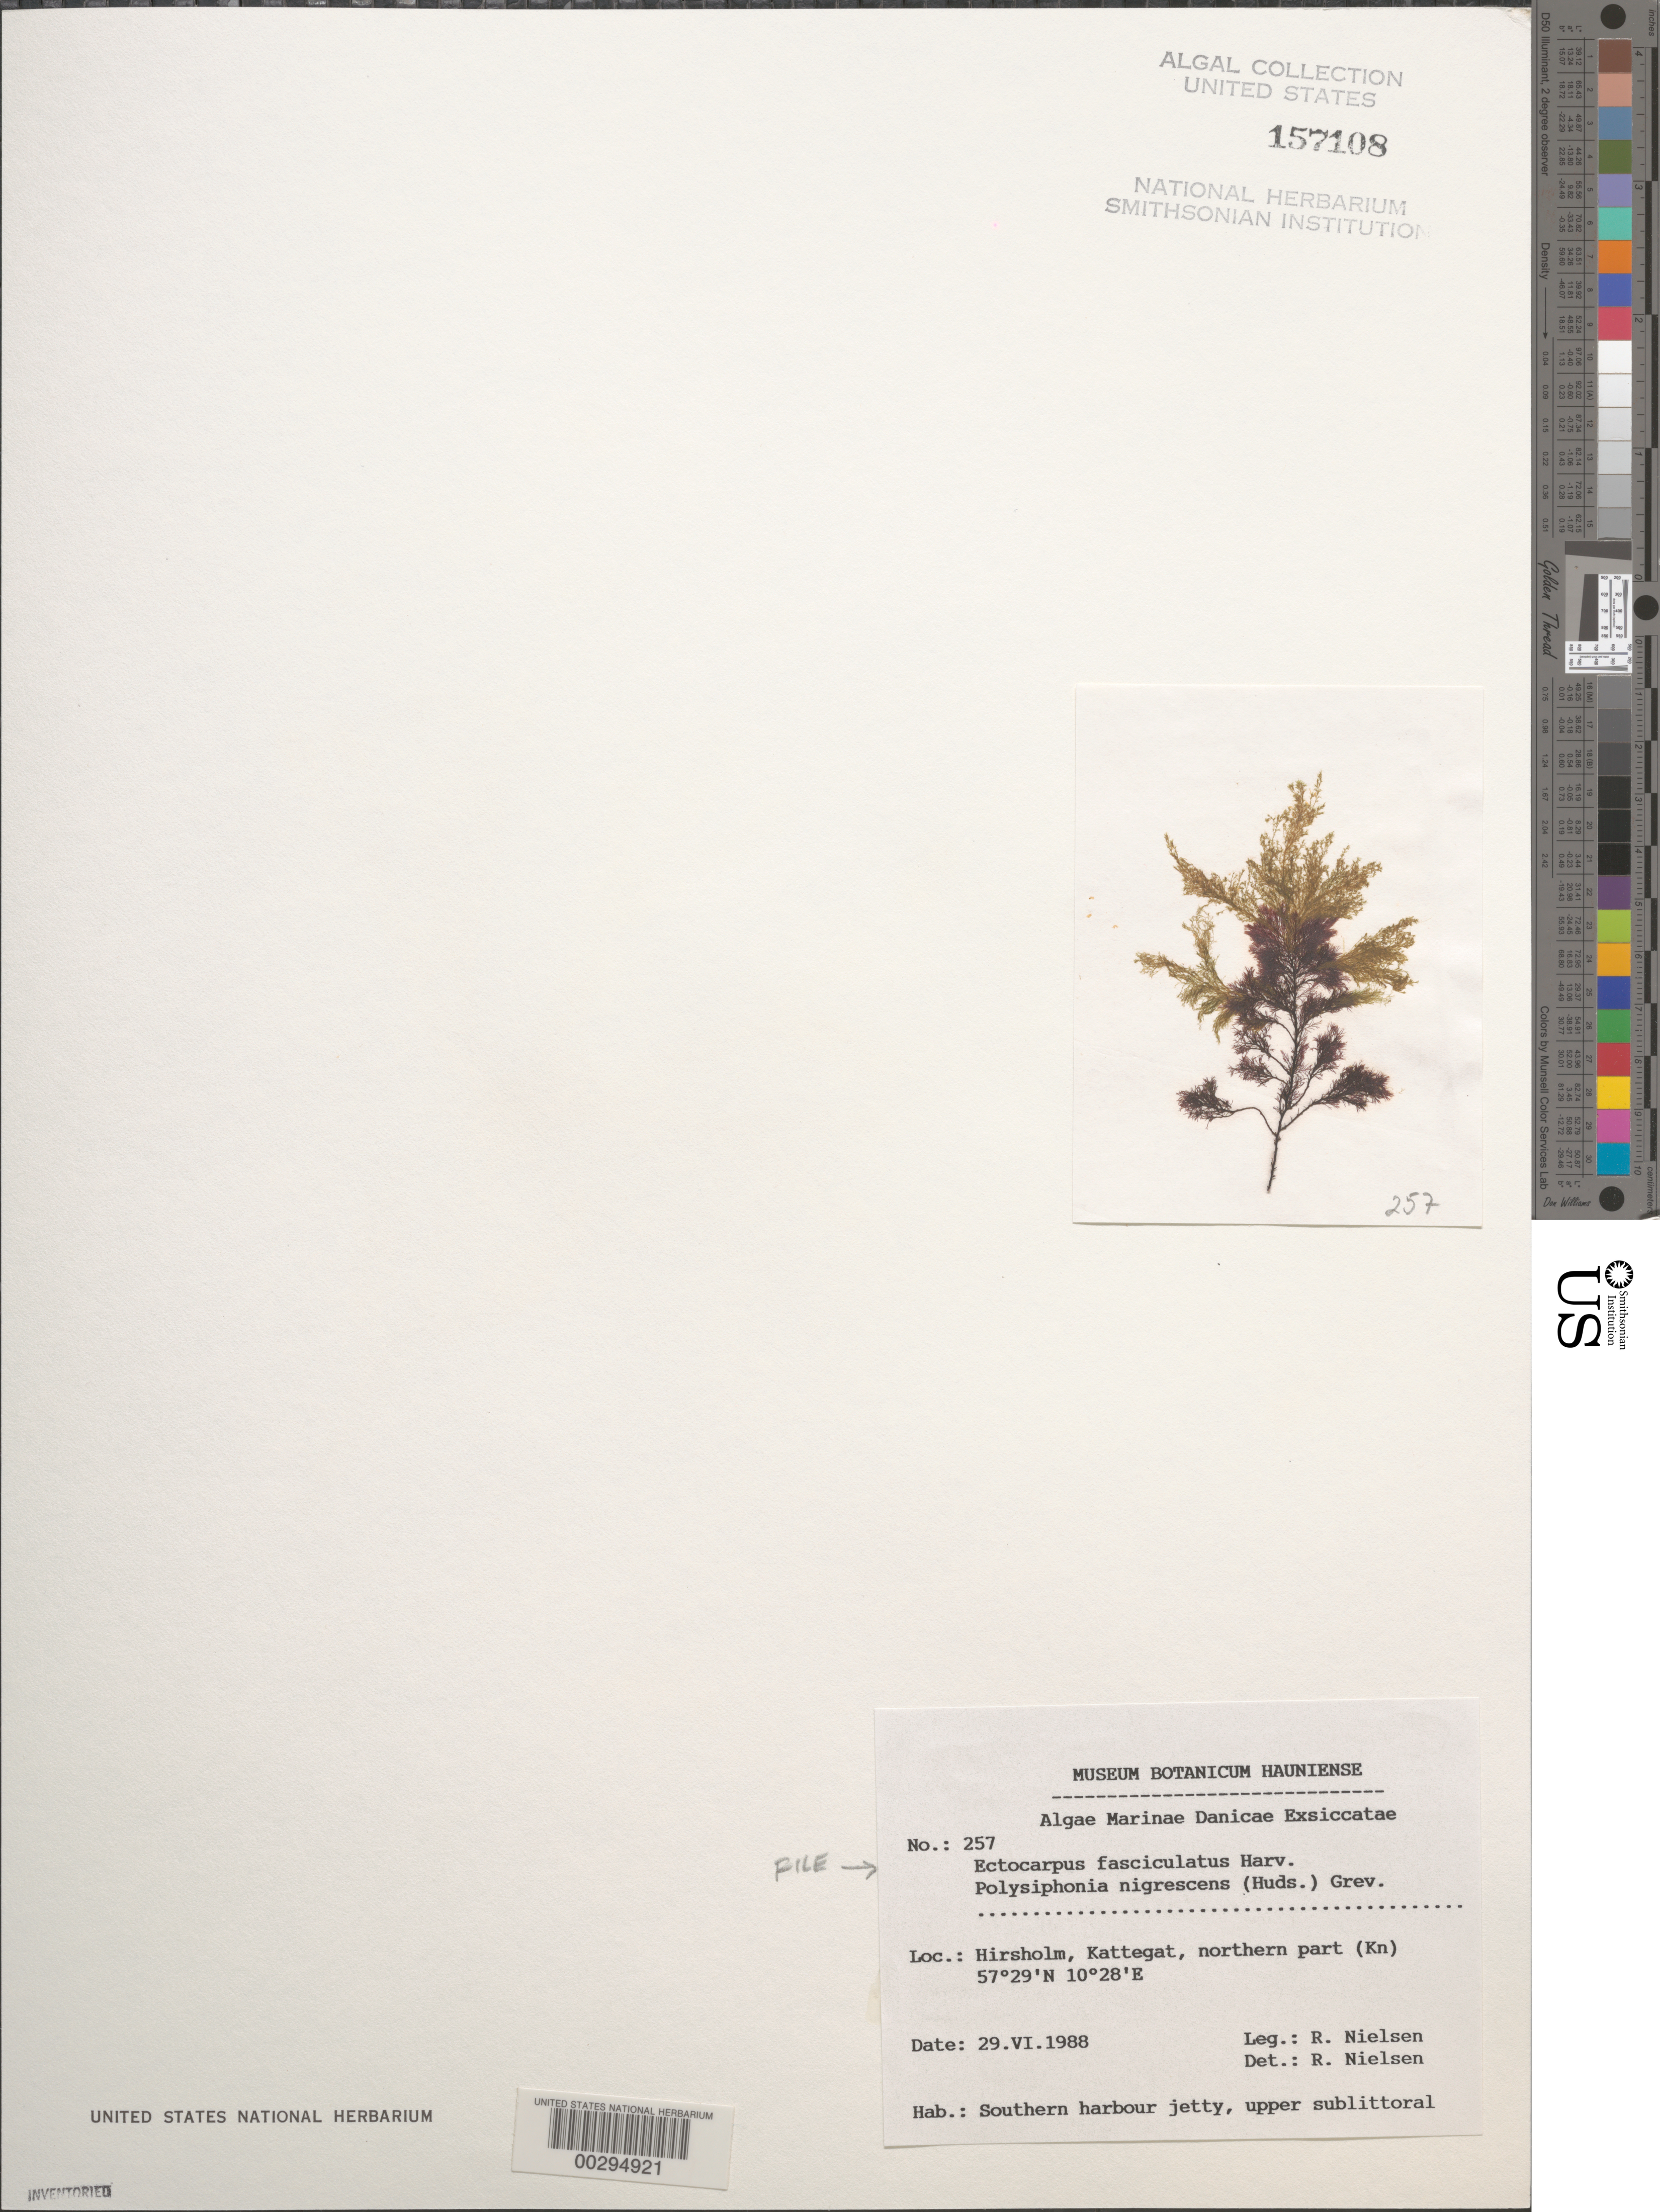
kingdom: Chromista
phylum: Ochrophyta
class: Phaeophyceae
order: Ectocarpales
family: Ectocarpaceae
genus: Ectocarpus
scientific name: Ectocarpus fasciculatus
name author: Harv.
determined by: Nielsen, R.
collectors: R. Nielsen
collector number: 257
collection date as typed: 29 Jun 1988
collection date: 1988-06-29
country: Denmark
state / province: Nordjylland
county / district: Frederikshavn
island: Hirsholm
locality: Kattegat, northern part; southern harbour jetty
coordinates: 57 29'N, 10 28'E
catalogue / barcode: US 157108